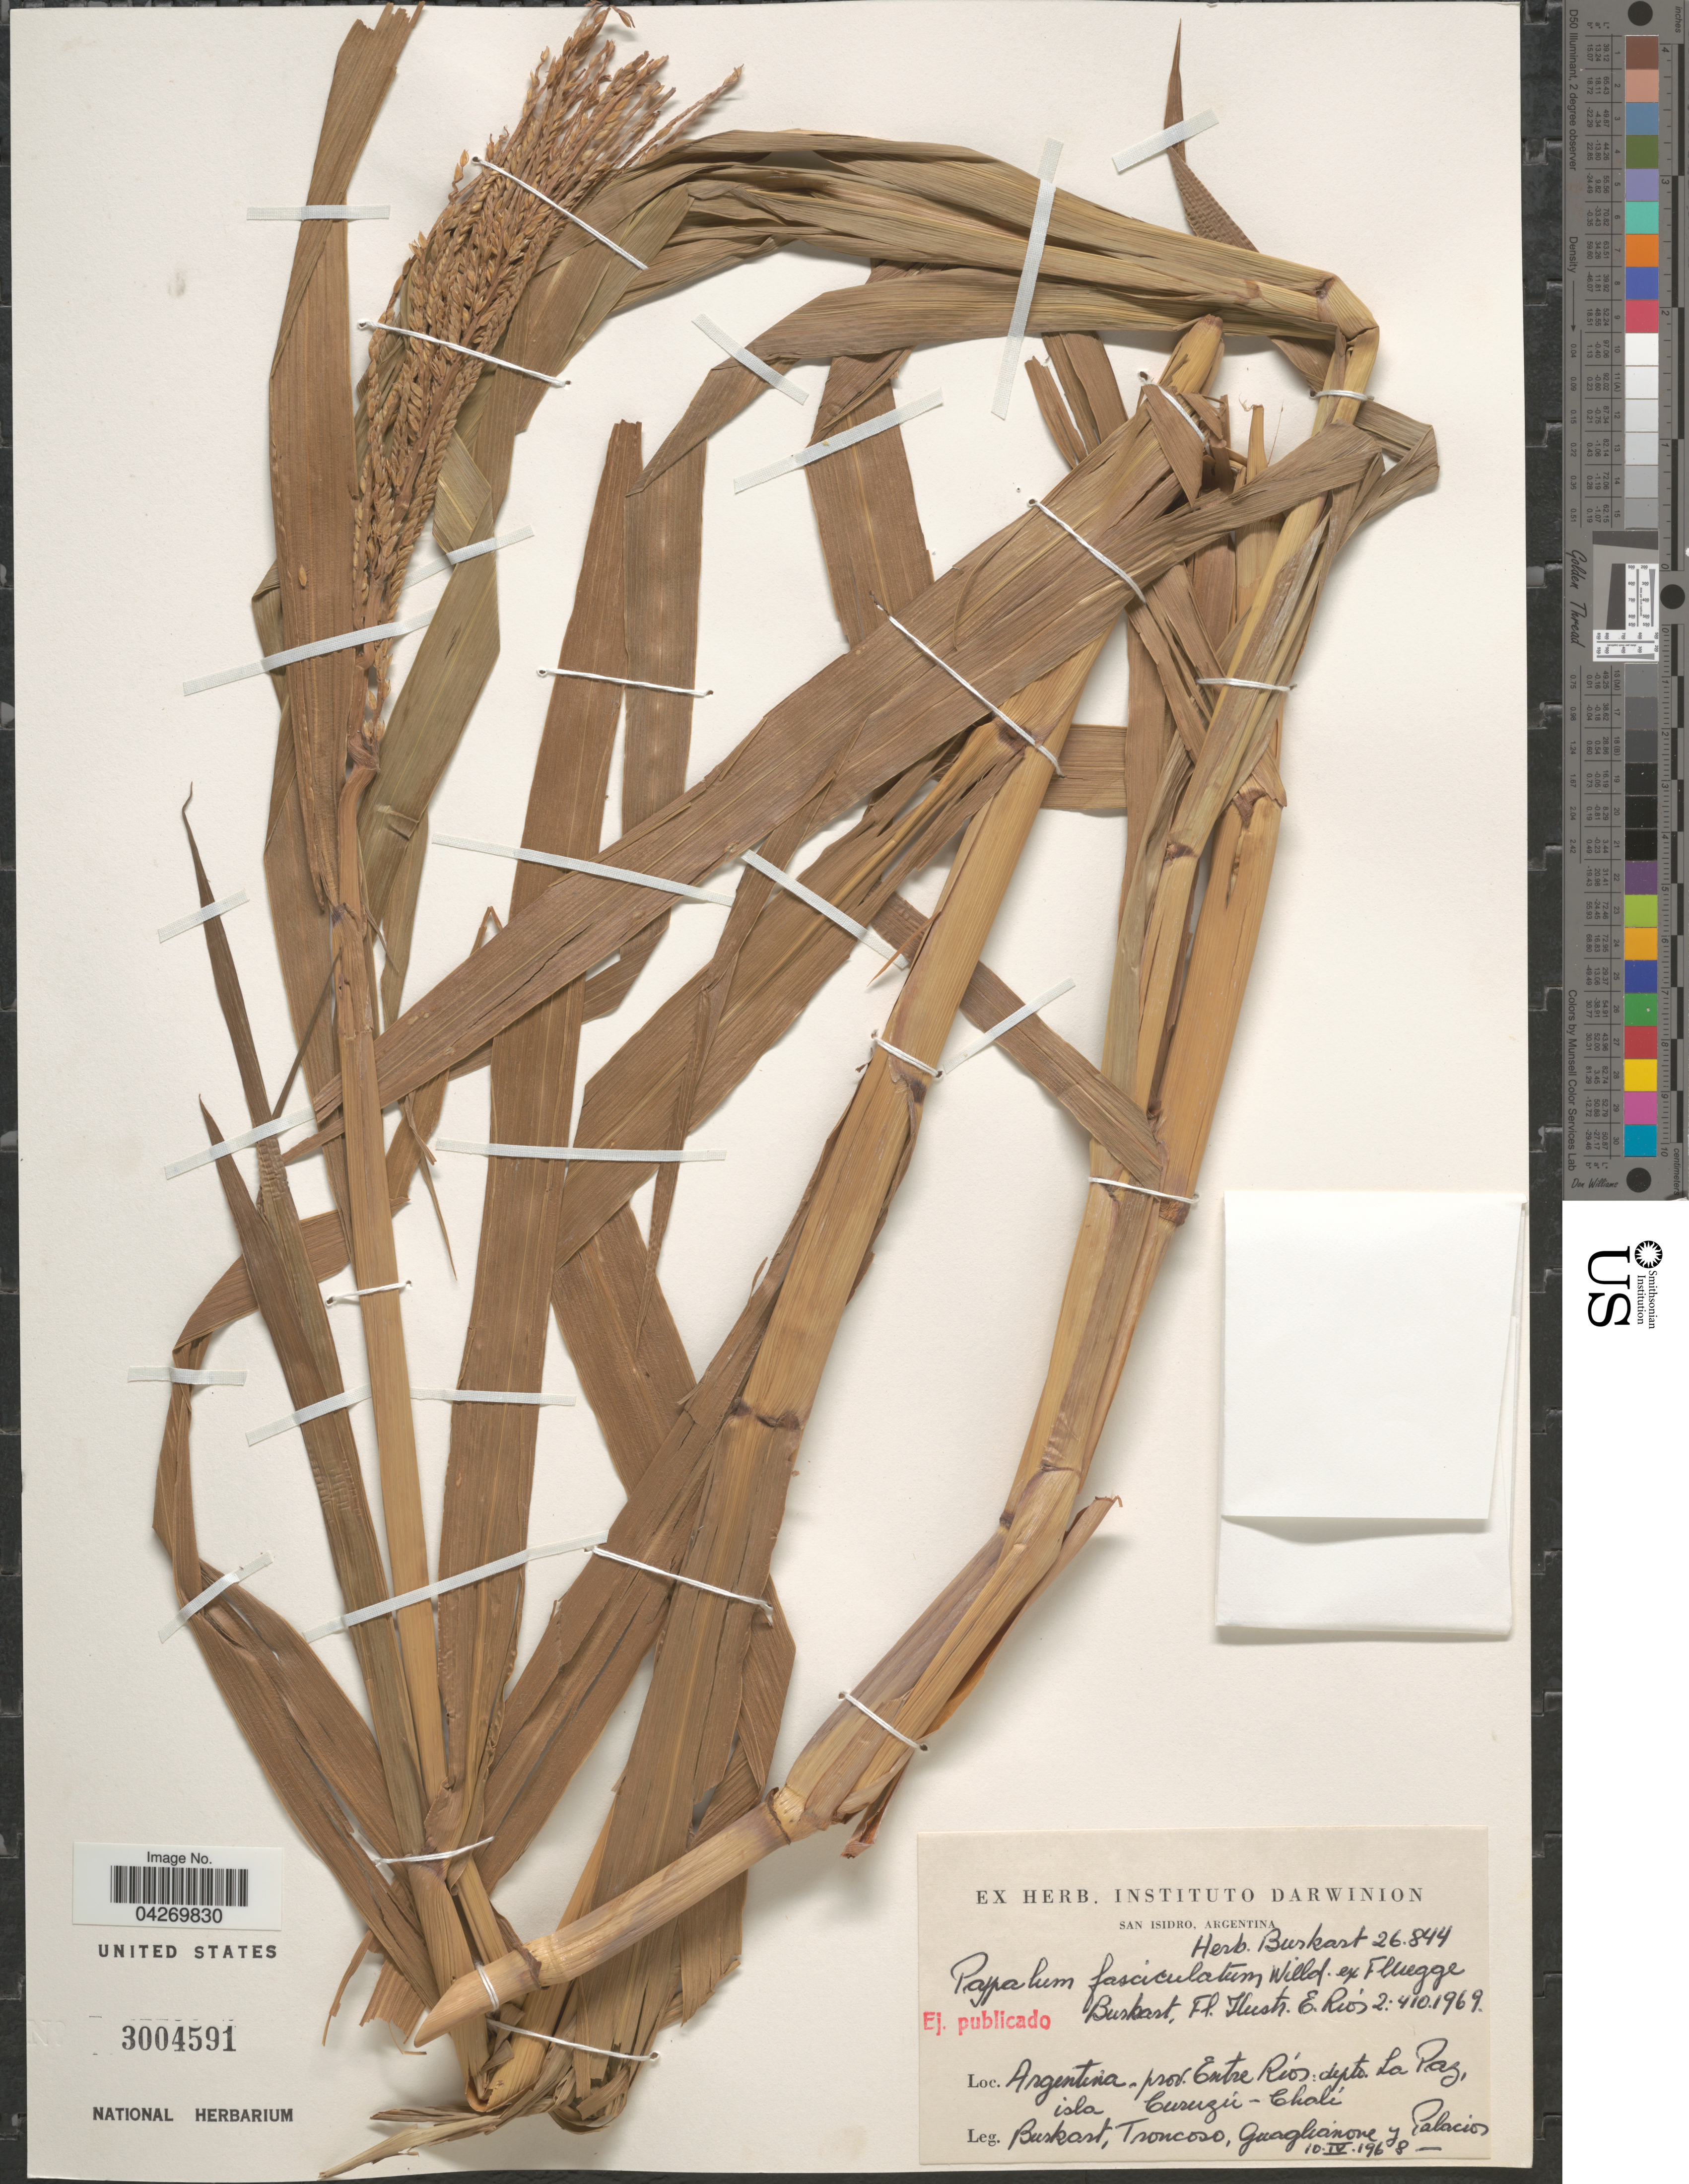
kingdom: Plantae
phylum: Tracheophyta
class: Liliopsida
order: Poales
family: Poaceae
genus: Paspalum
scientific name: Paspalum falcatum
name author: Nees ex Steud.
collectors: -- Burkart, Troncoso, Guaglianone & Palacios, --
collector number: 26844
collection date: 1968-04-10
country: Argentina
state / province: Entre Rios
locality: San Isidro. Prov. Entre Ríos: depto. La Paz, isla Curuzú - Chalí.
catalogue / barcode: US 3004591